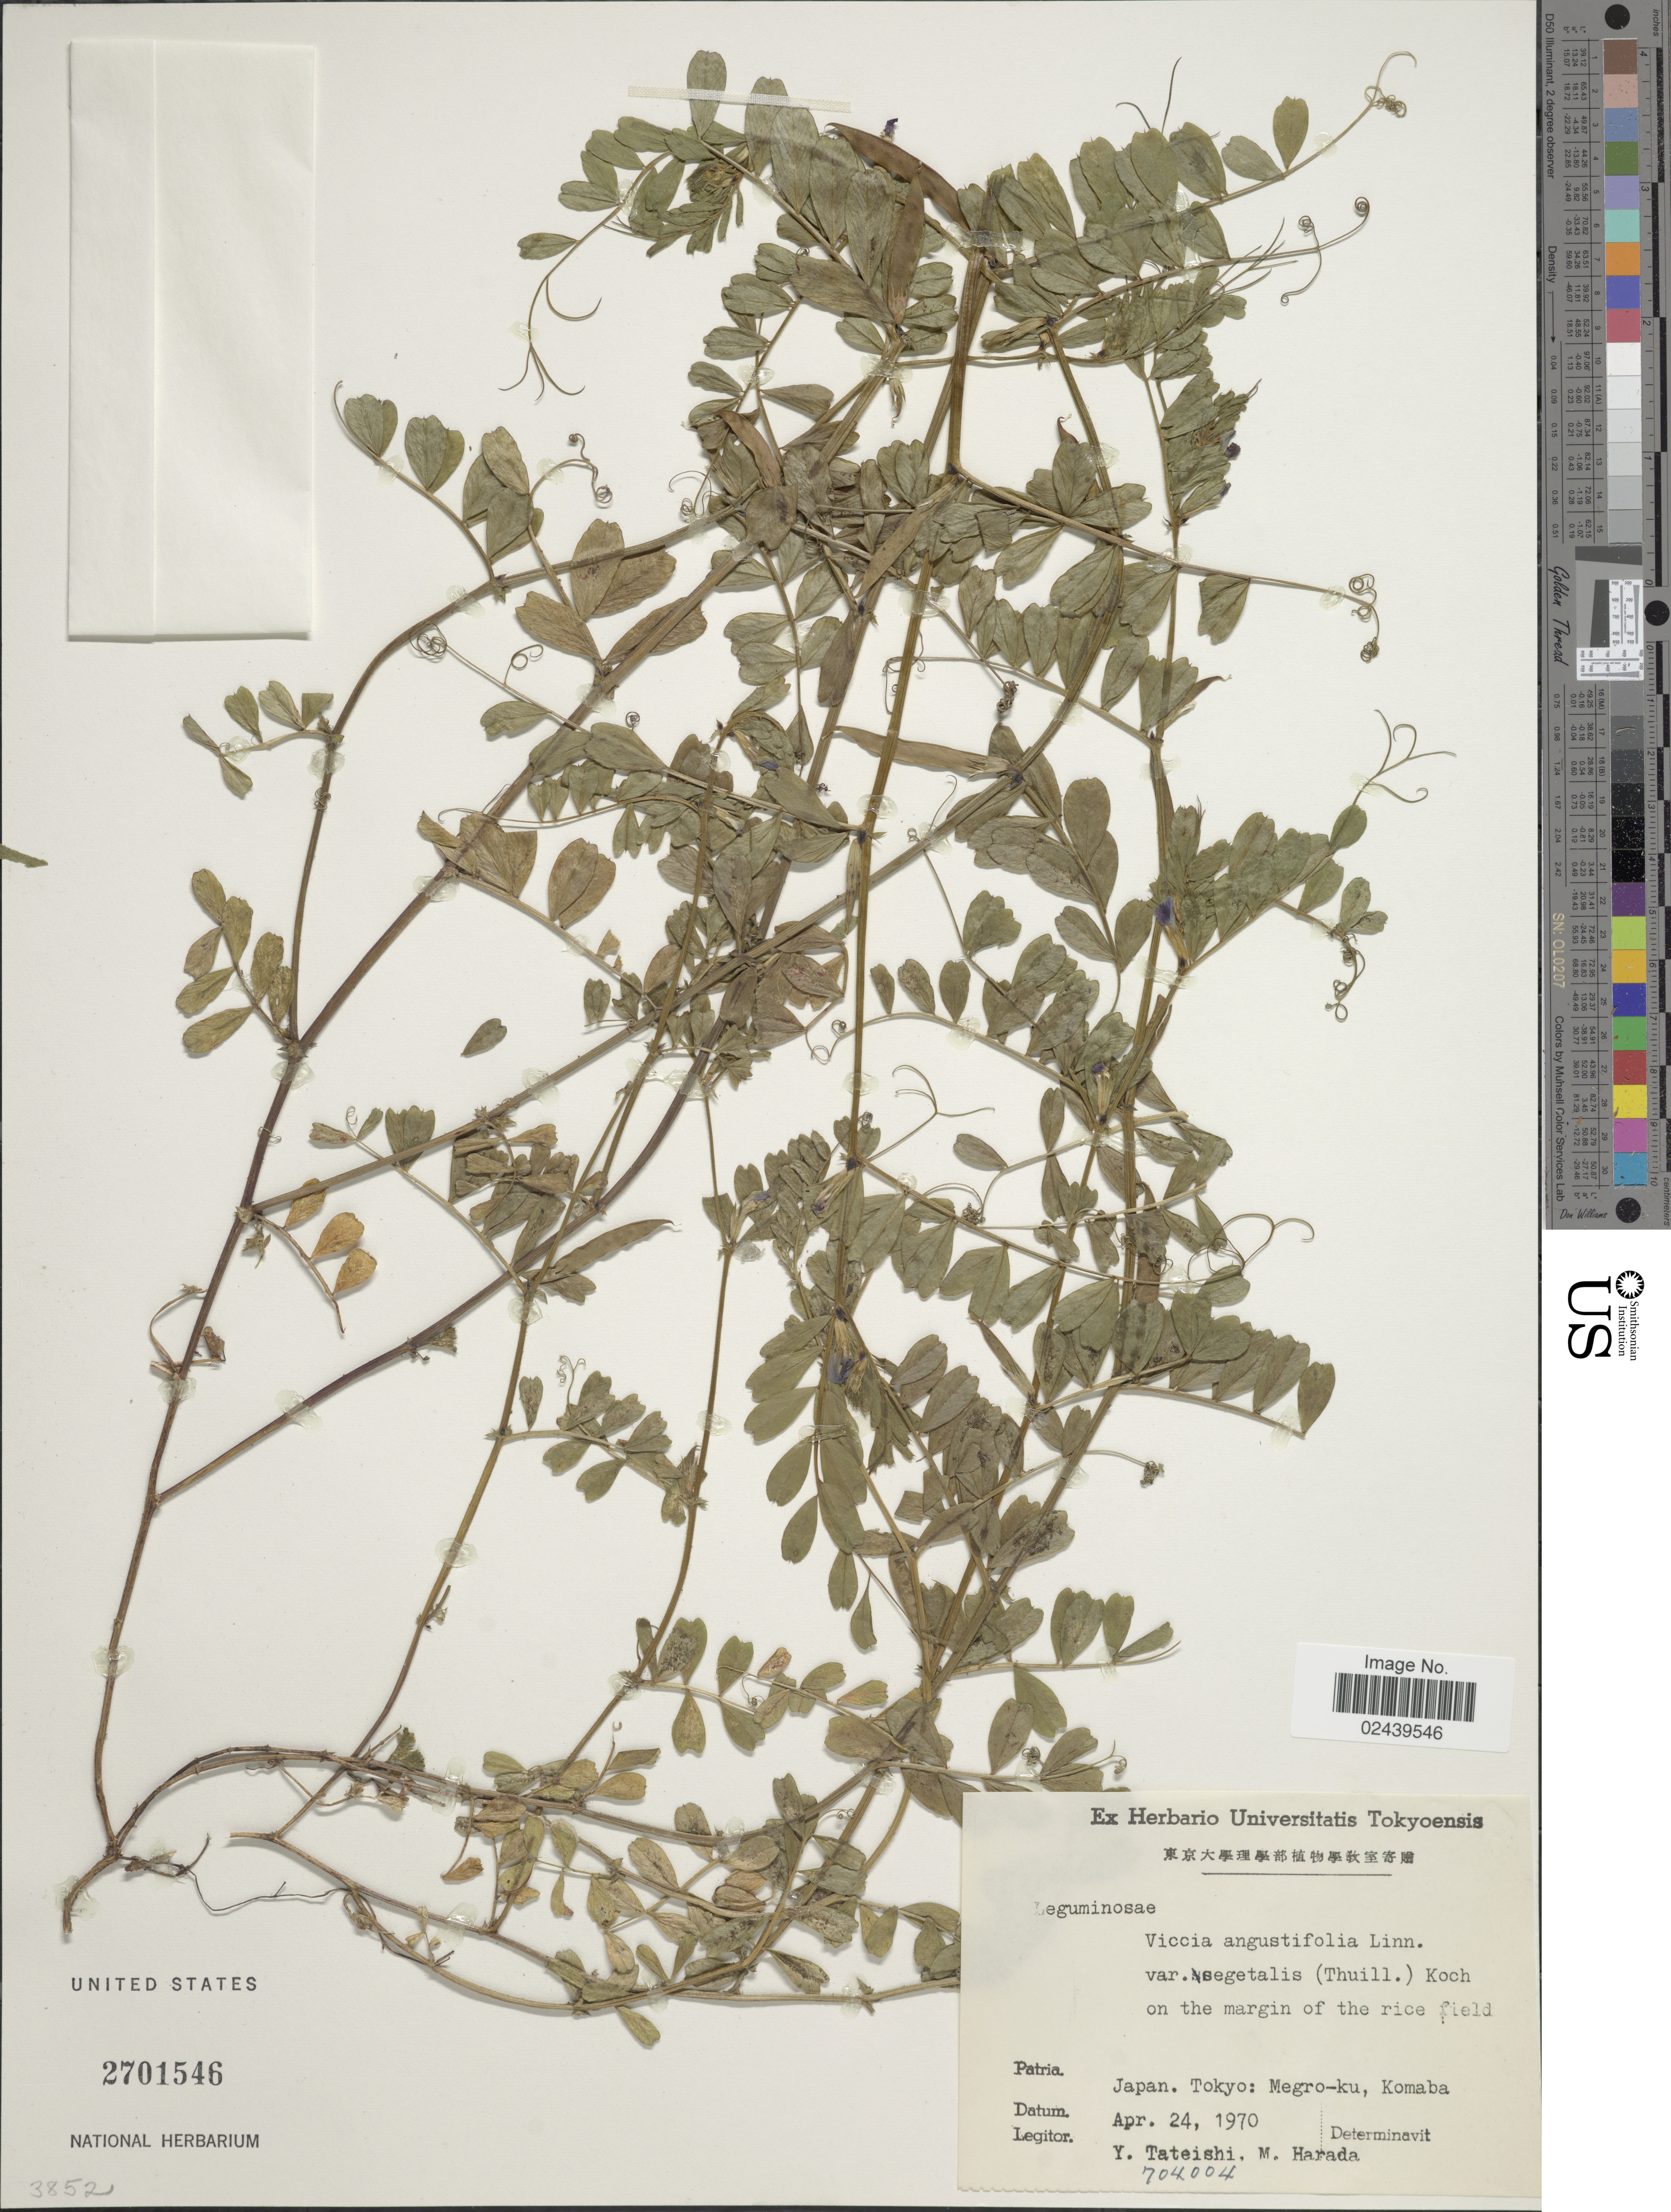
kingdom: Plantae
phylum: Tracheophyta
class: Magnoliopsida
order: Fabales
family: Fabaceae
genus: Vicia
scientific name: Vicia angustifolia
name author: L.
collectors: Y. Tateishi & M. Harada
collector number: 704004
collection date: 1970-04-24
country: Japan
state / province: Tokyo, Federal City of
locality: Megro-ku, Komaba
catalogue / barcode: US 2701546